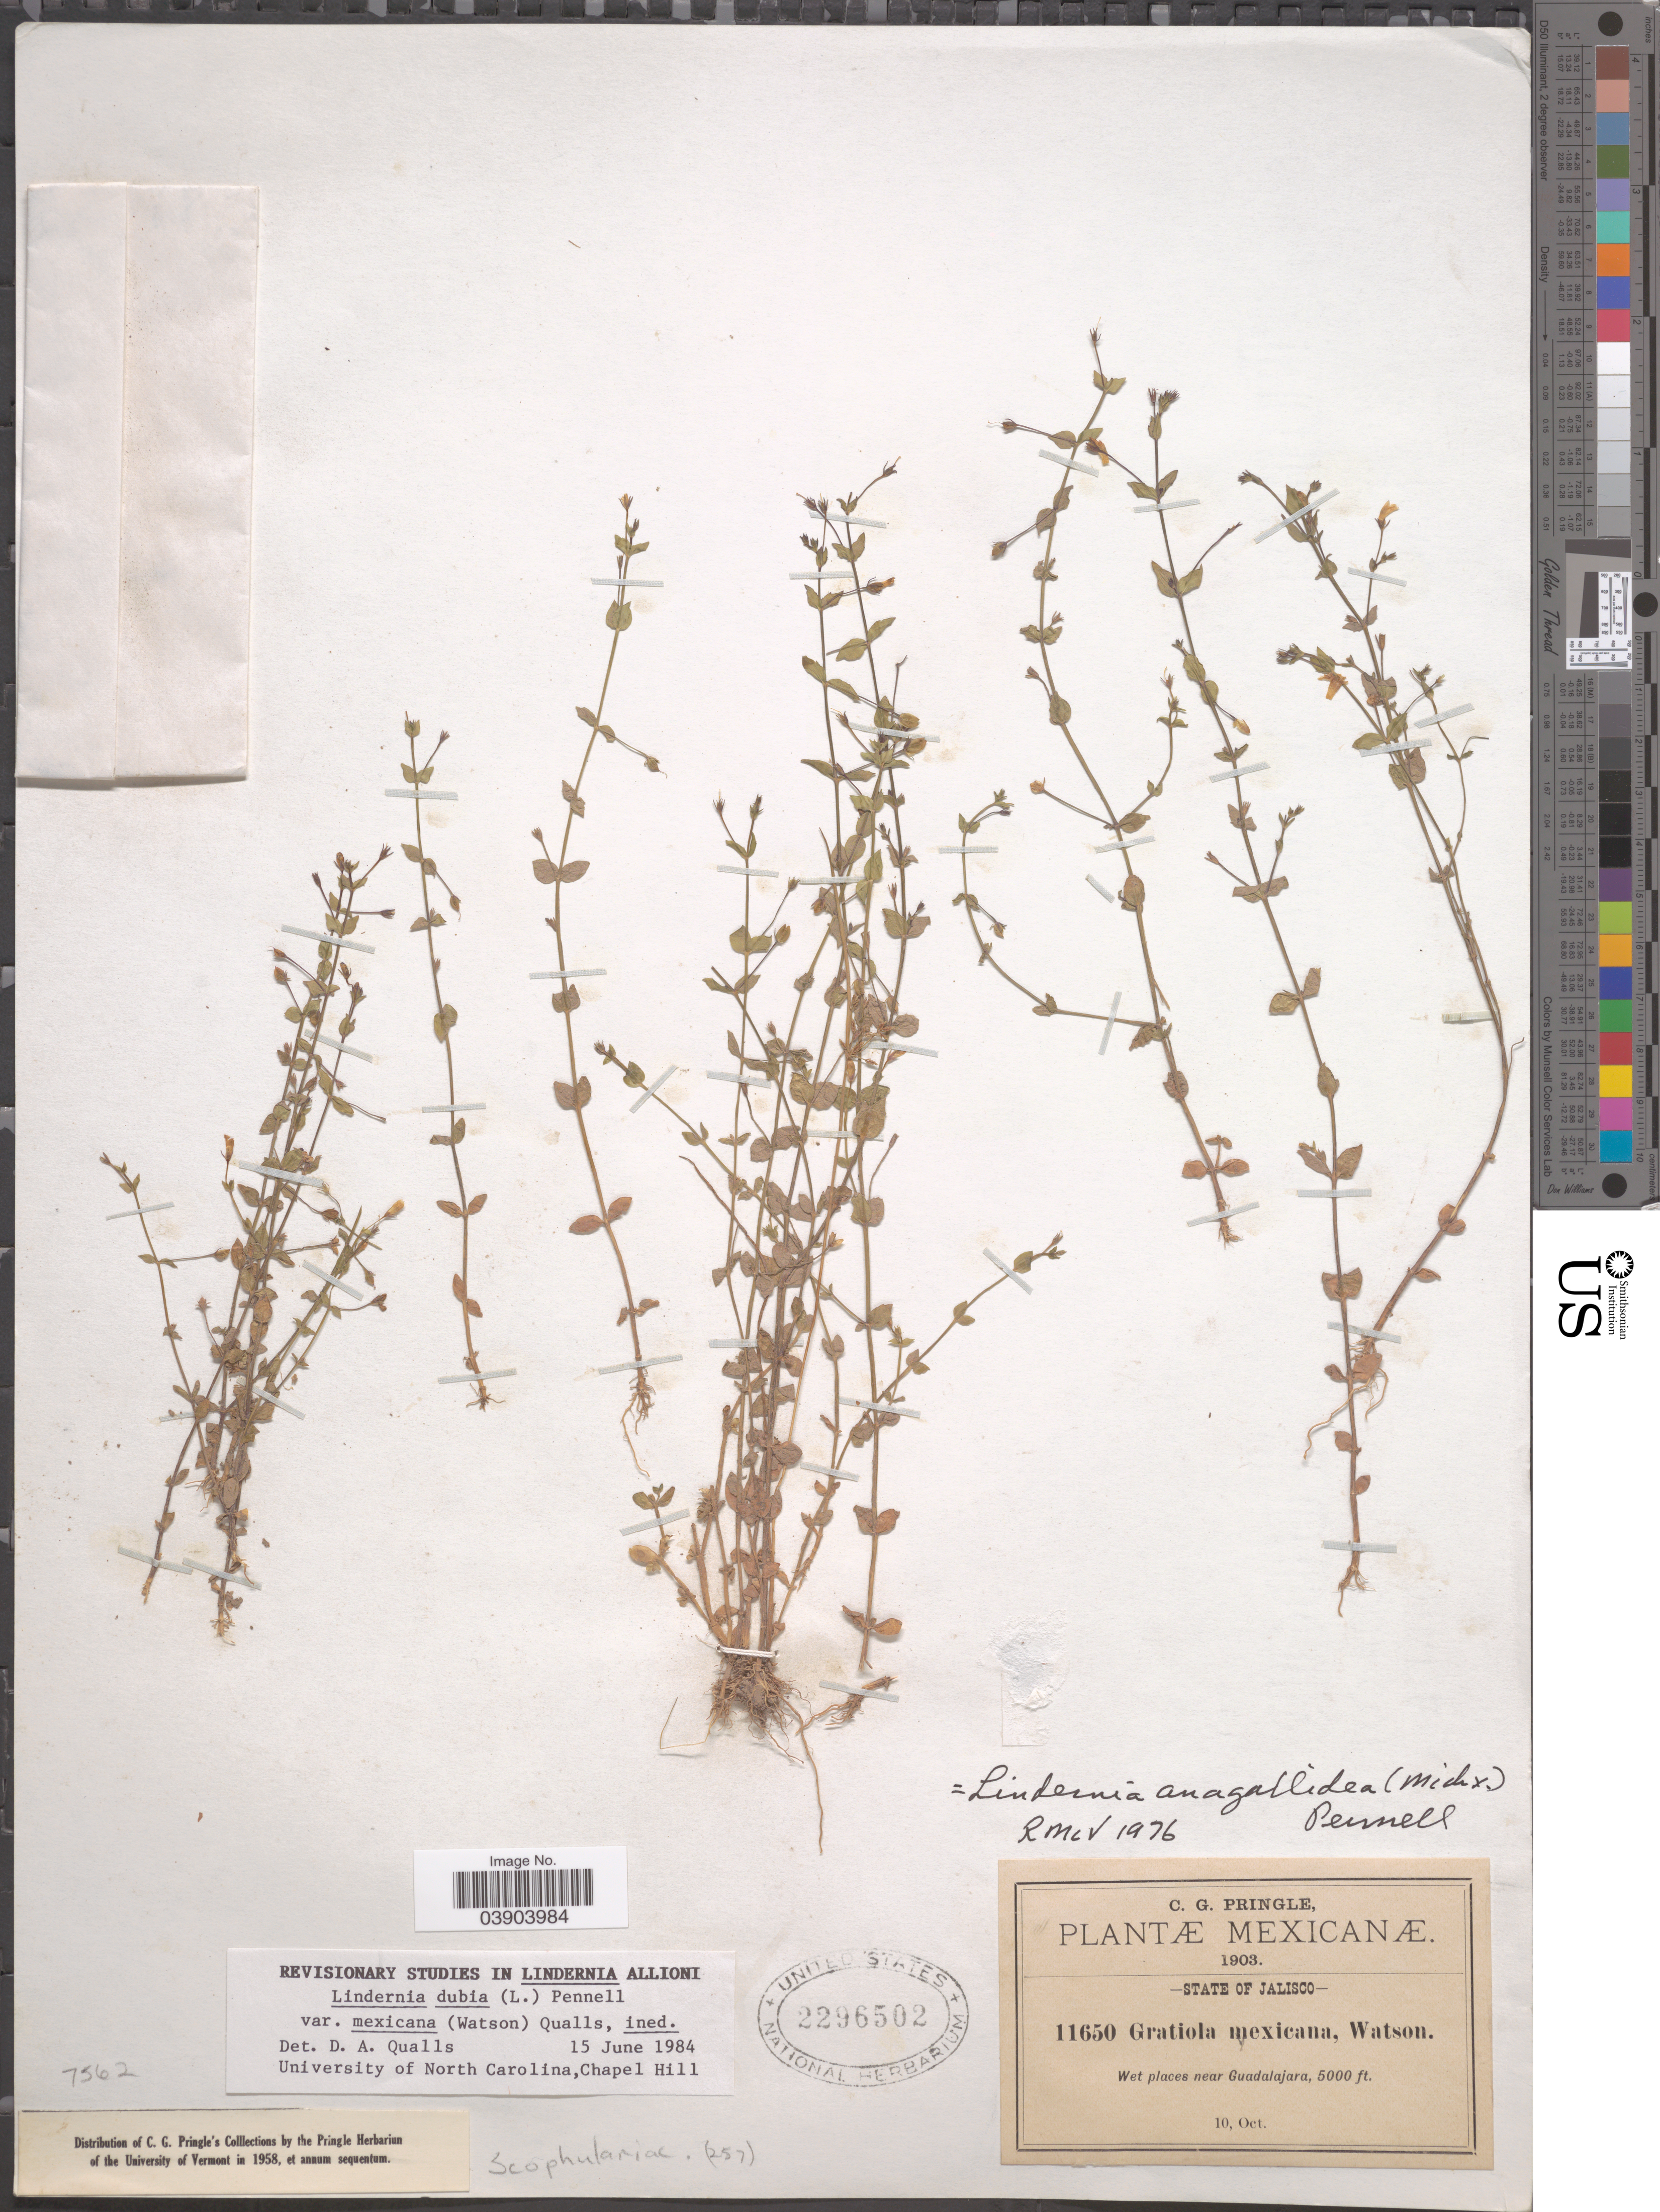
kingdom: Plantae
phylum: Tracheophyta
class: Magnoliopsida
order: Lamiales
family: Linderniaceae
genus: Lindernia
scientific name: Lindernia dubia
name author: (L.) Pennell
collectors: C. G. Pringle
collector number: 11650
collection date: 1903-10-10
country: Mexico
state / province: Jalisco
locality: Near Guadalajara.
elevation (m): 1524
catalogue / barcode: US 2296502